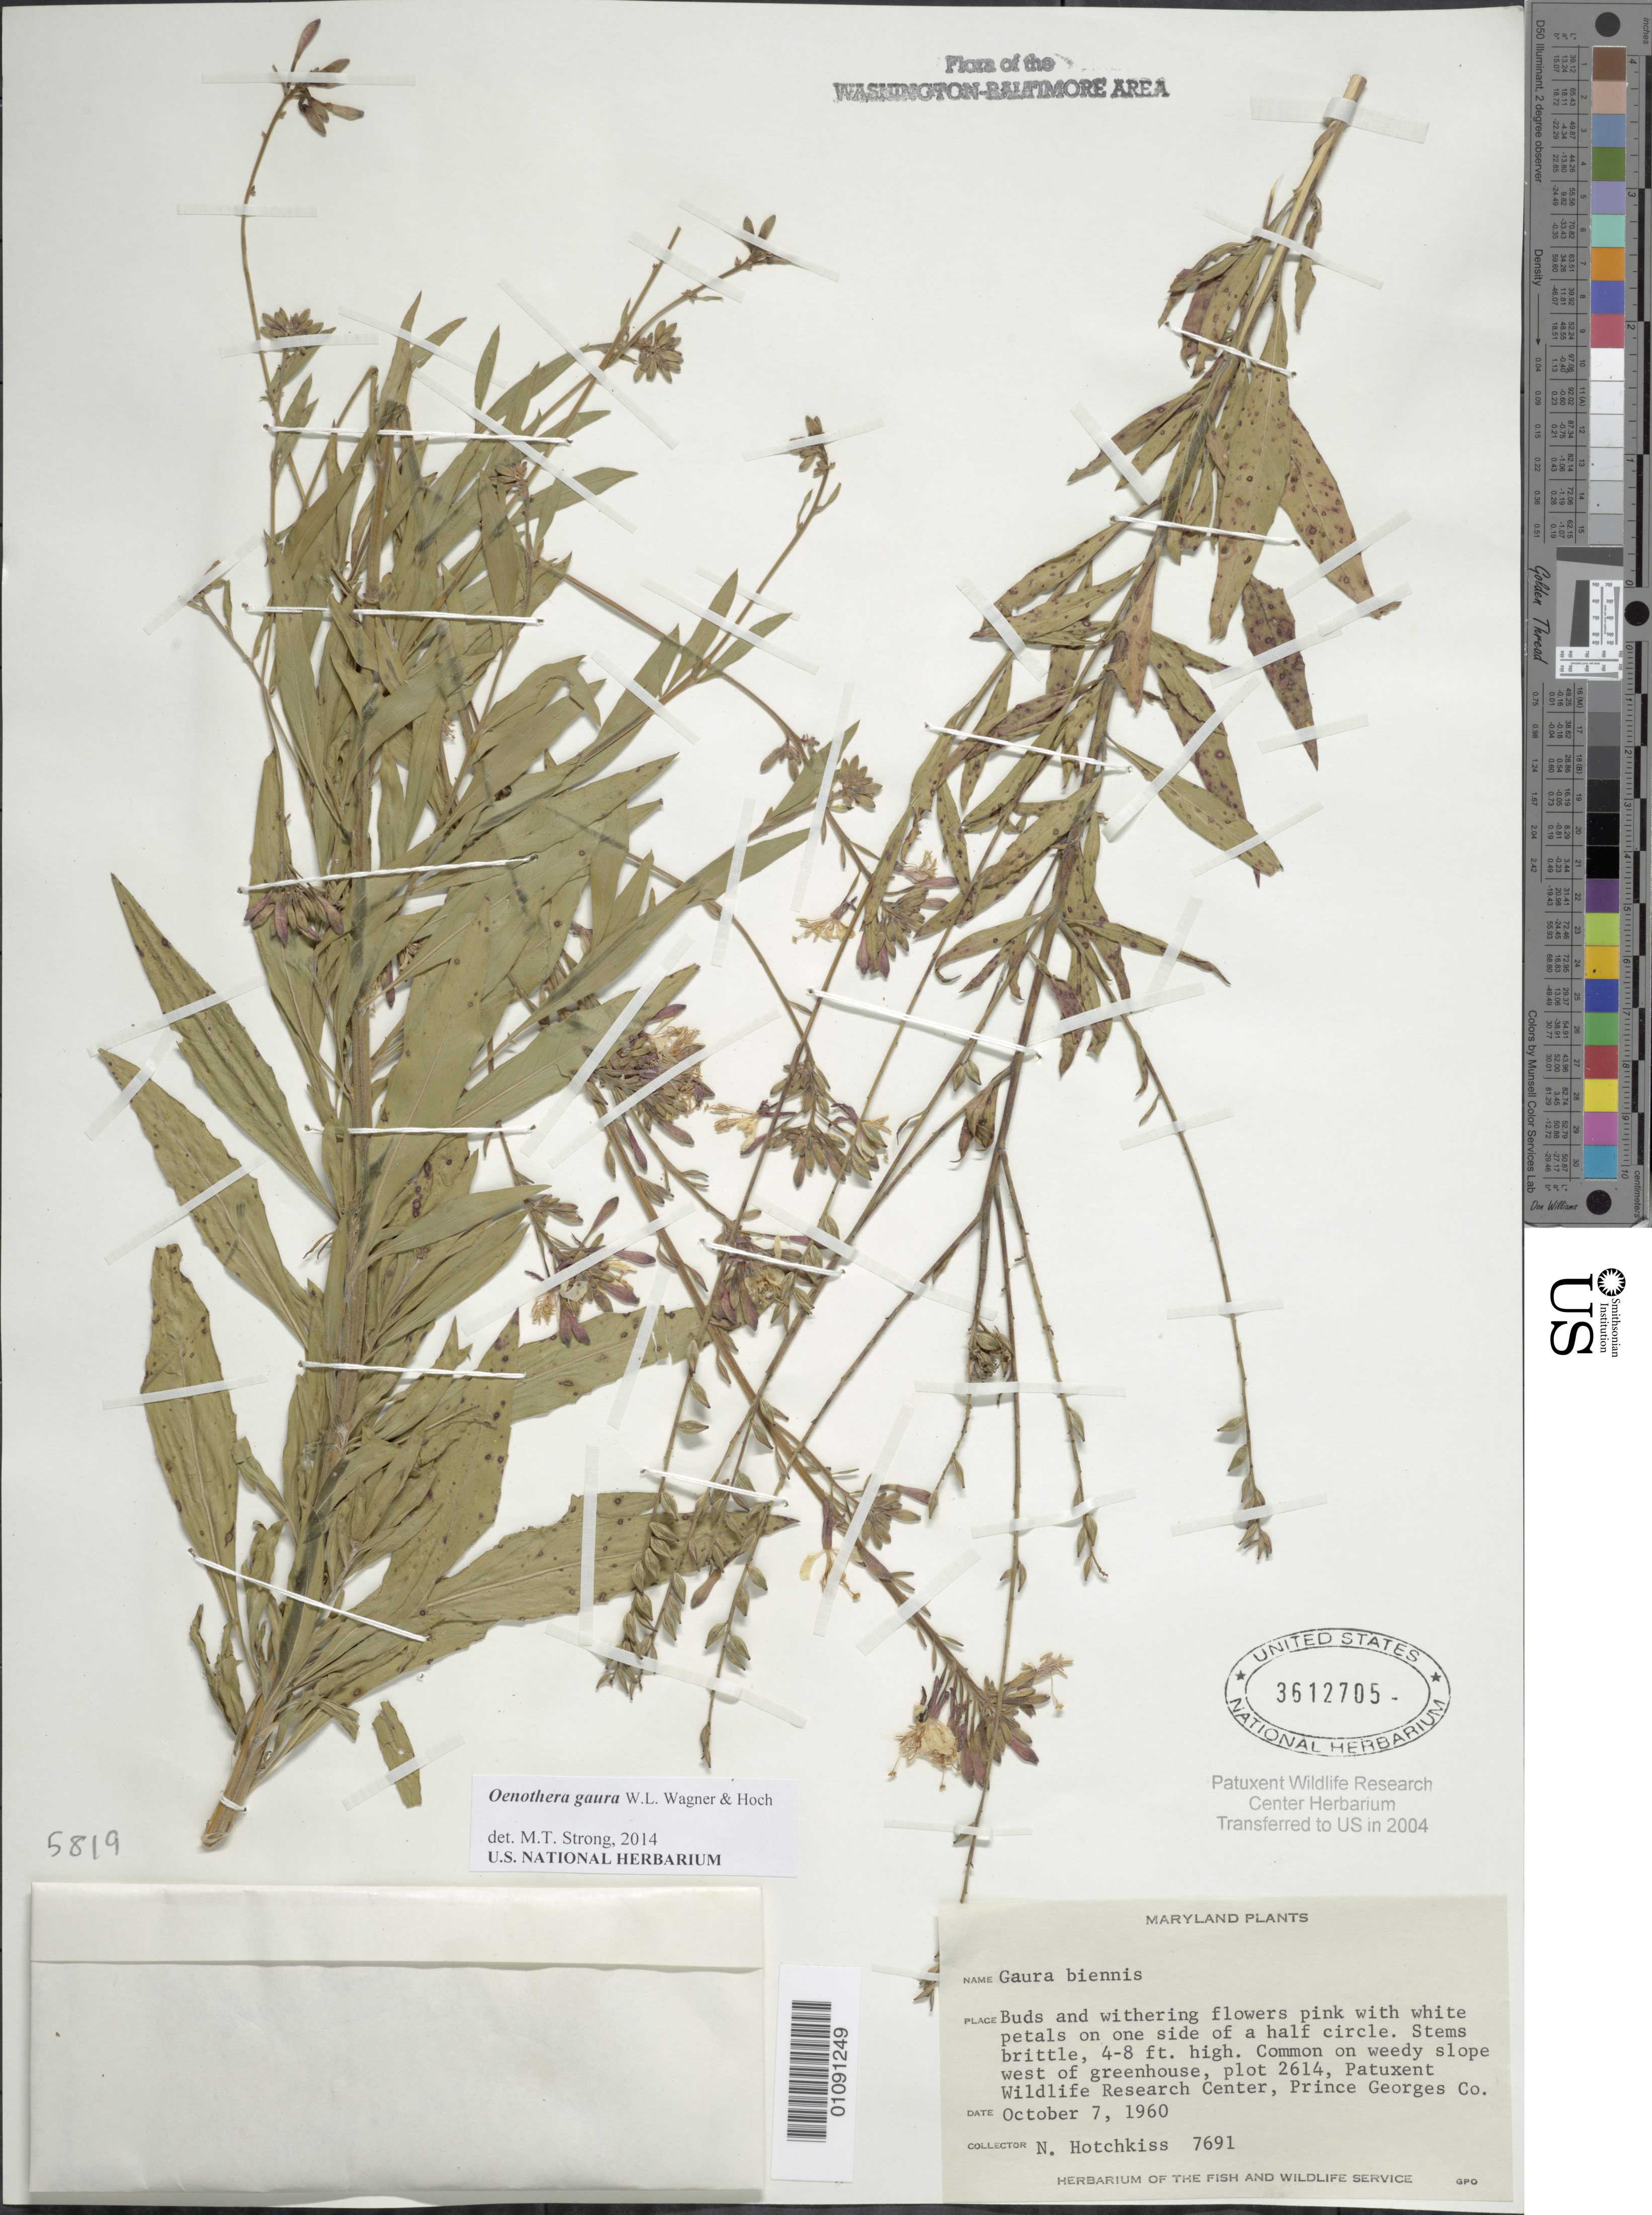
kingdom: Plantae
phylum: Tracheophyta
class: Magnoliopsida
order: Myrtales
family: Onagraceae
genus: Oenothera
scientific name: Oenothera gaura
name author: W.L. Wagner & Hoch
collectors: N. Hotchkiss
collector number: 7691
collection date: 1960-10-07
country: United States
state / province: Maryland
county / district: Prince George's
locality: Patuxent Wildlife Refuge. Plot 2614, W. of greenhouse.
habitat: Common on weedy slope.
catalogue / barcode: US 3612705